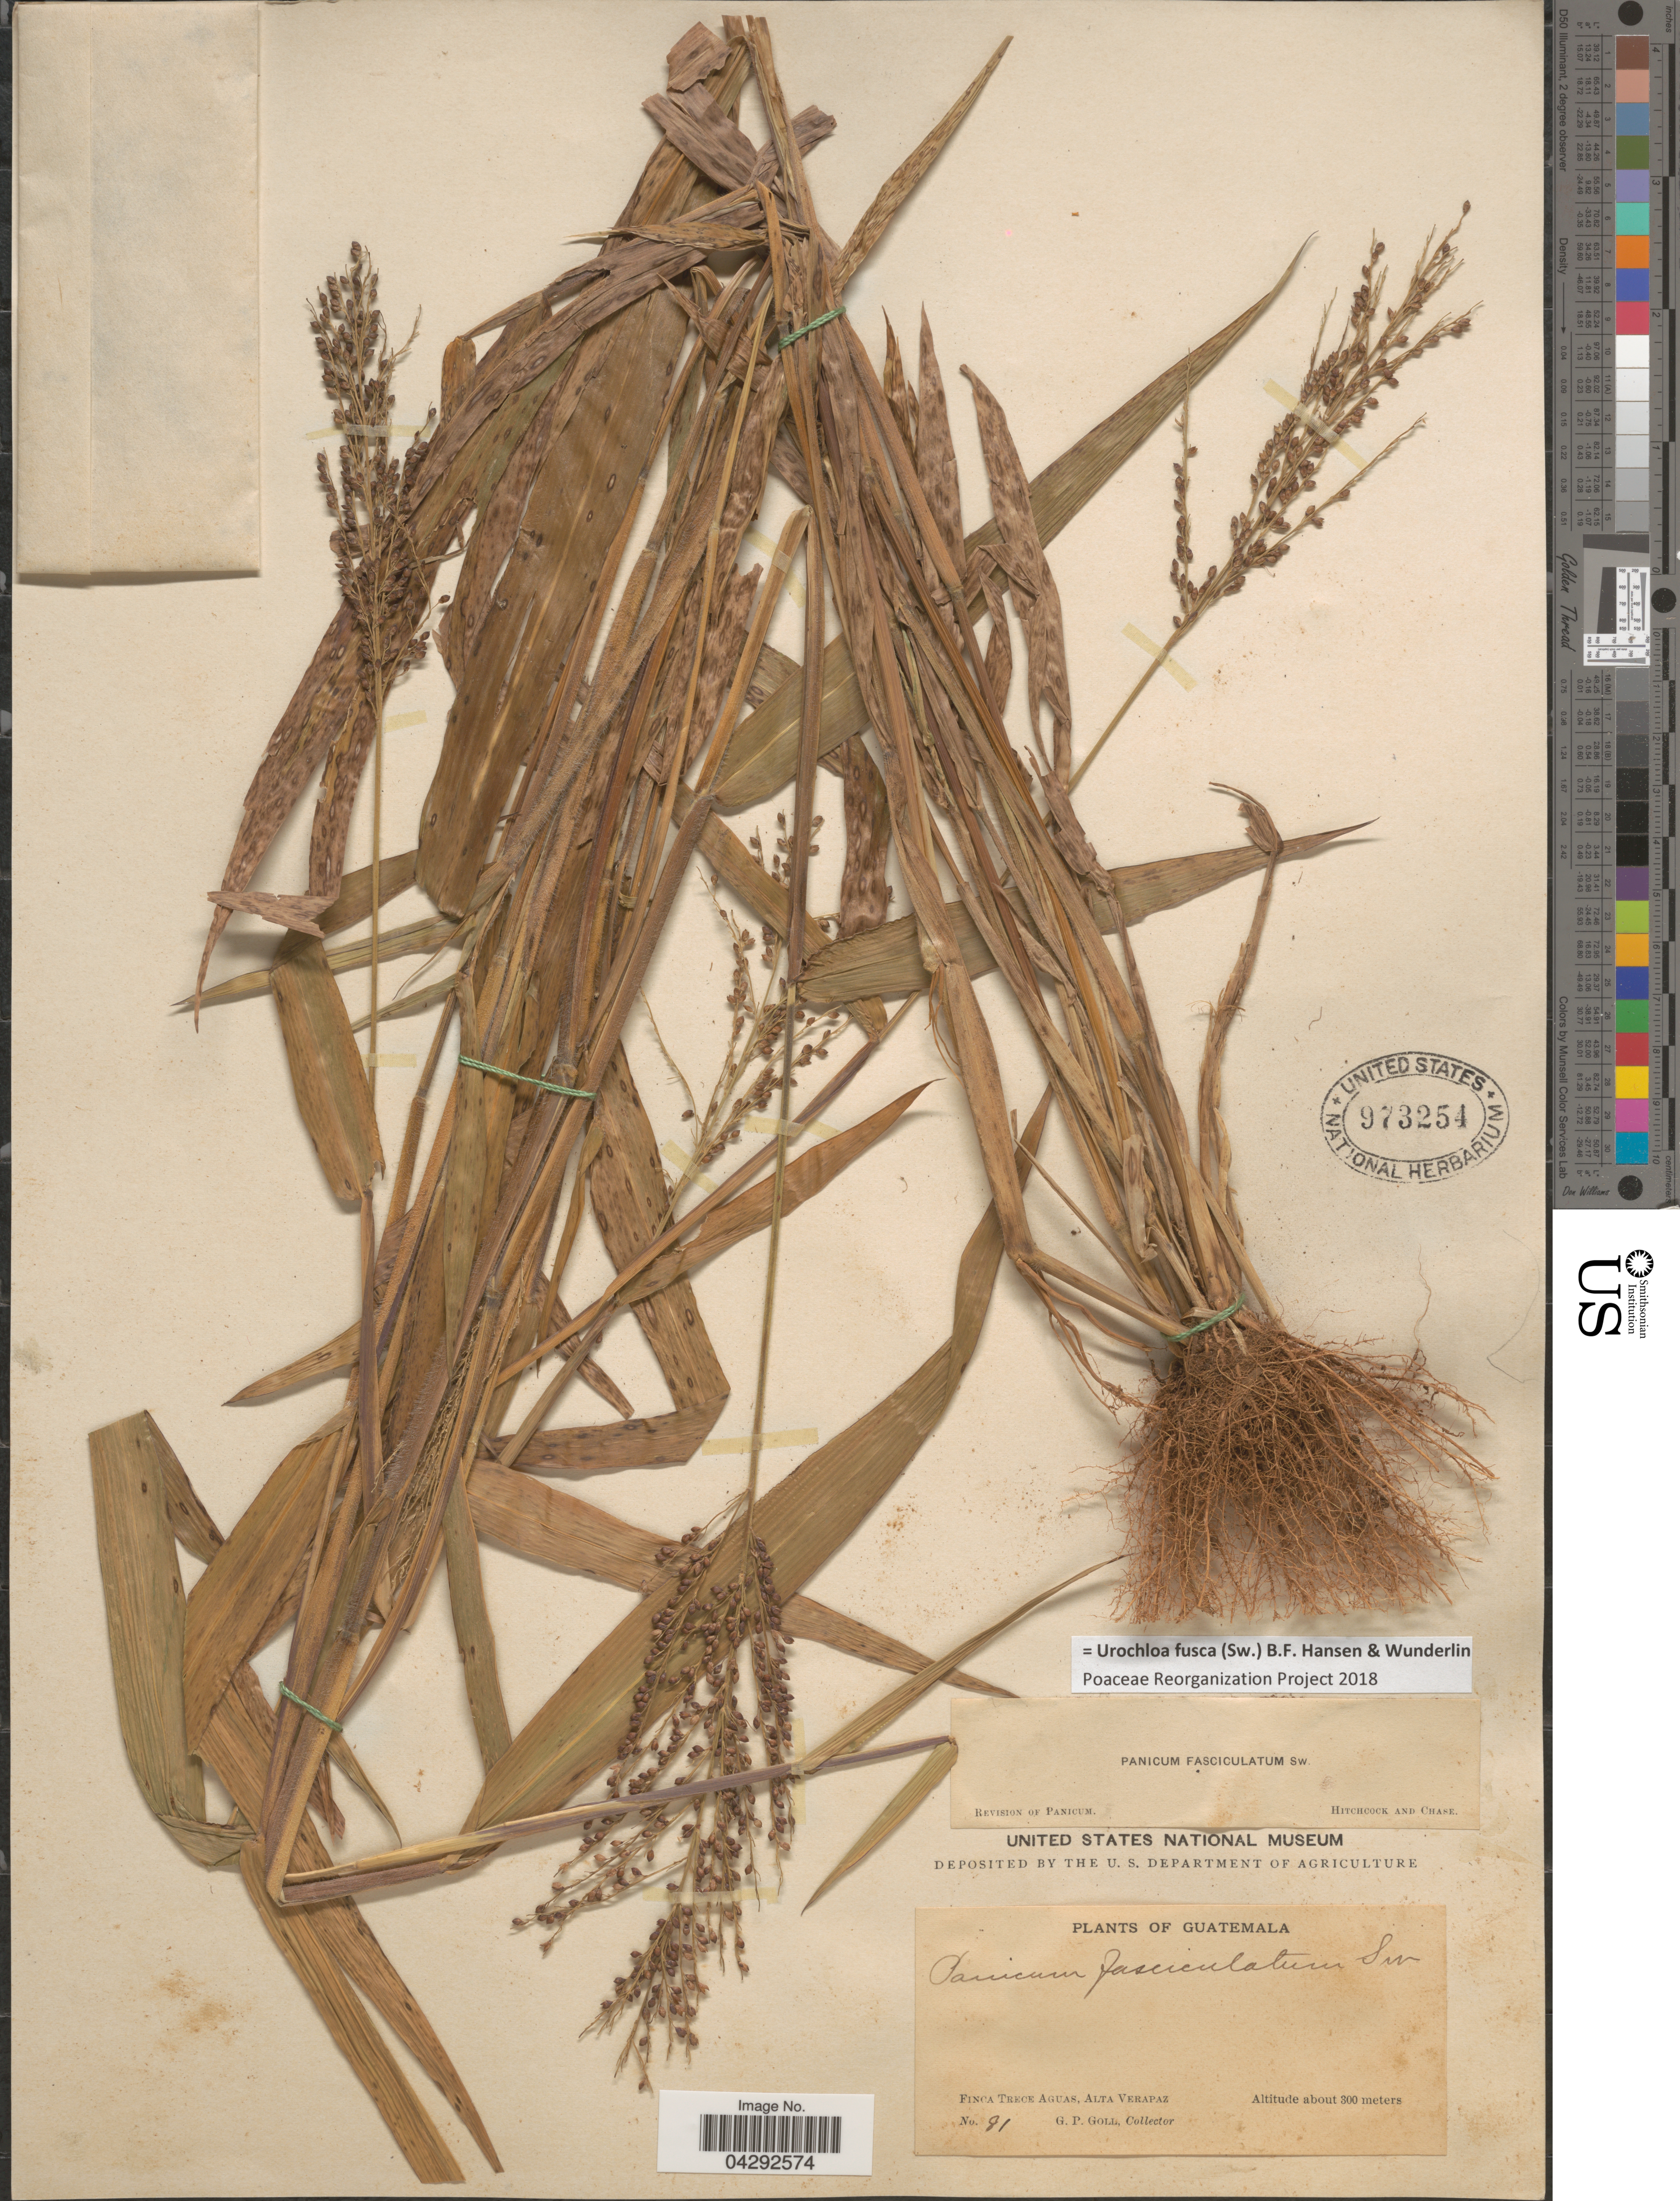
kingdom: Plantae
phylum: Tracheophyta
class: Liliopsida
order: Poales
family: Poaceae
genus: Urochloa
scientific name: Urochloa fusca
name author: (Sw.) B.F. Hansen & Wunderlin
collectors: G. Poll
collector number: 81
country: Guatemala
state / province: Alta Verapaz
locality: Finca Trece Aguas.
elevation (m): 300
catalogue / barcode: US 973254